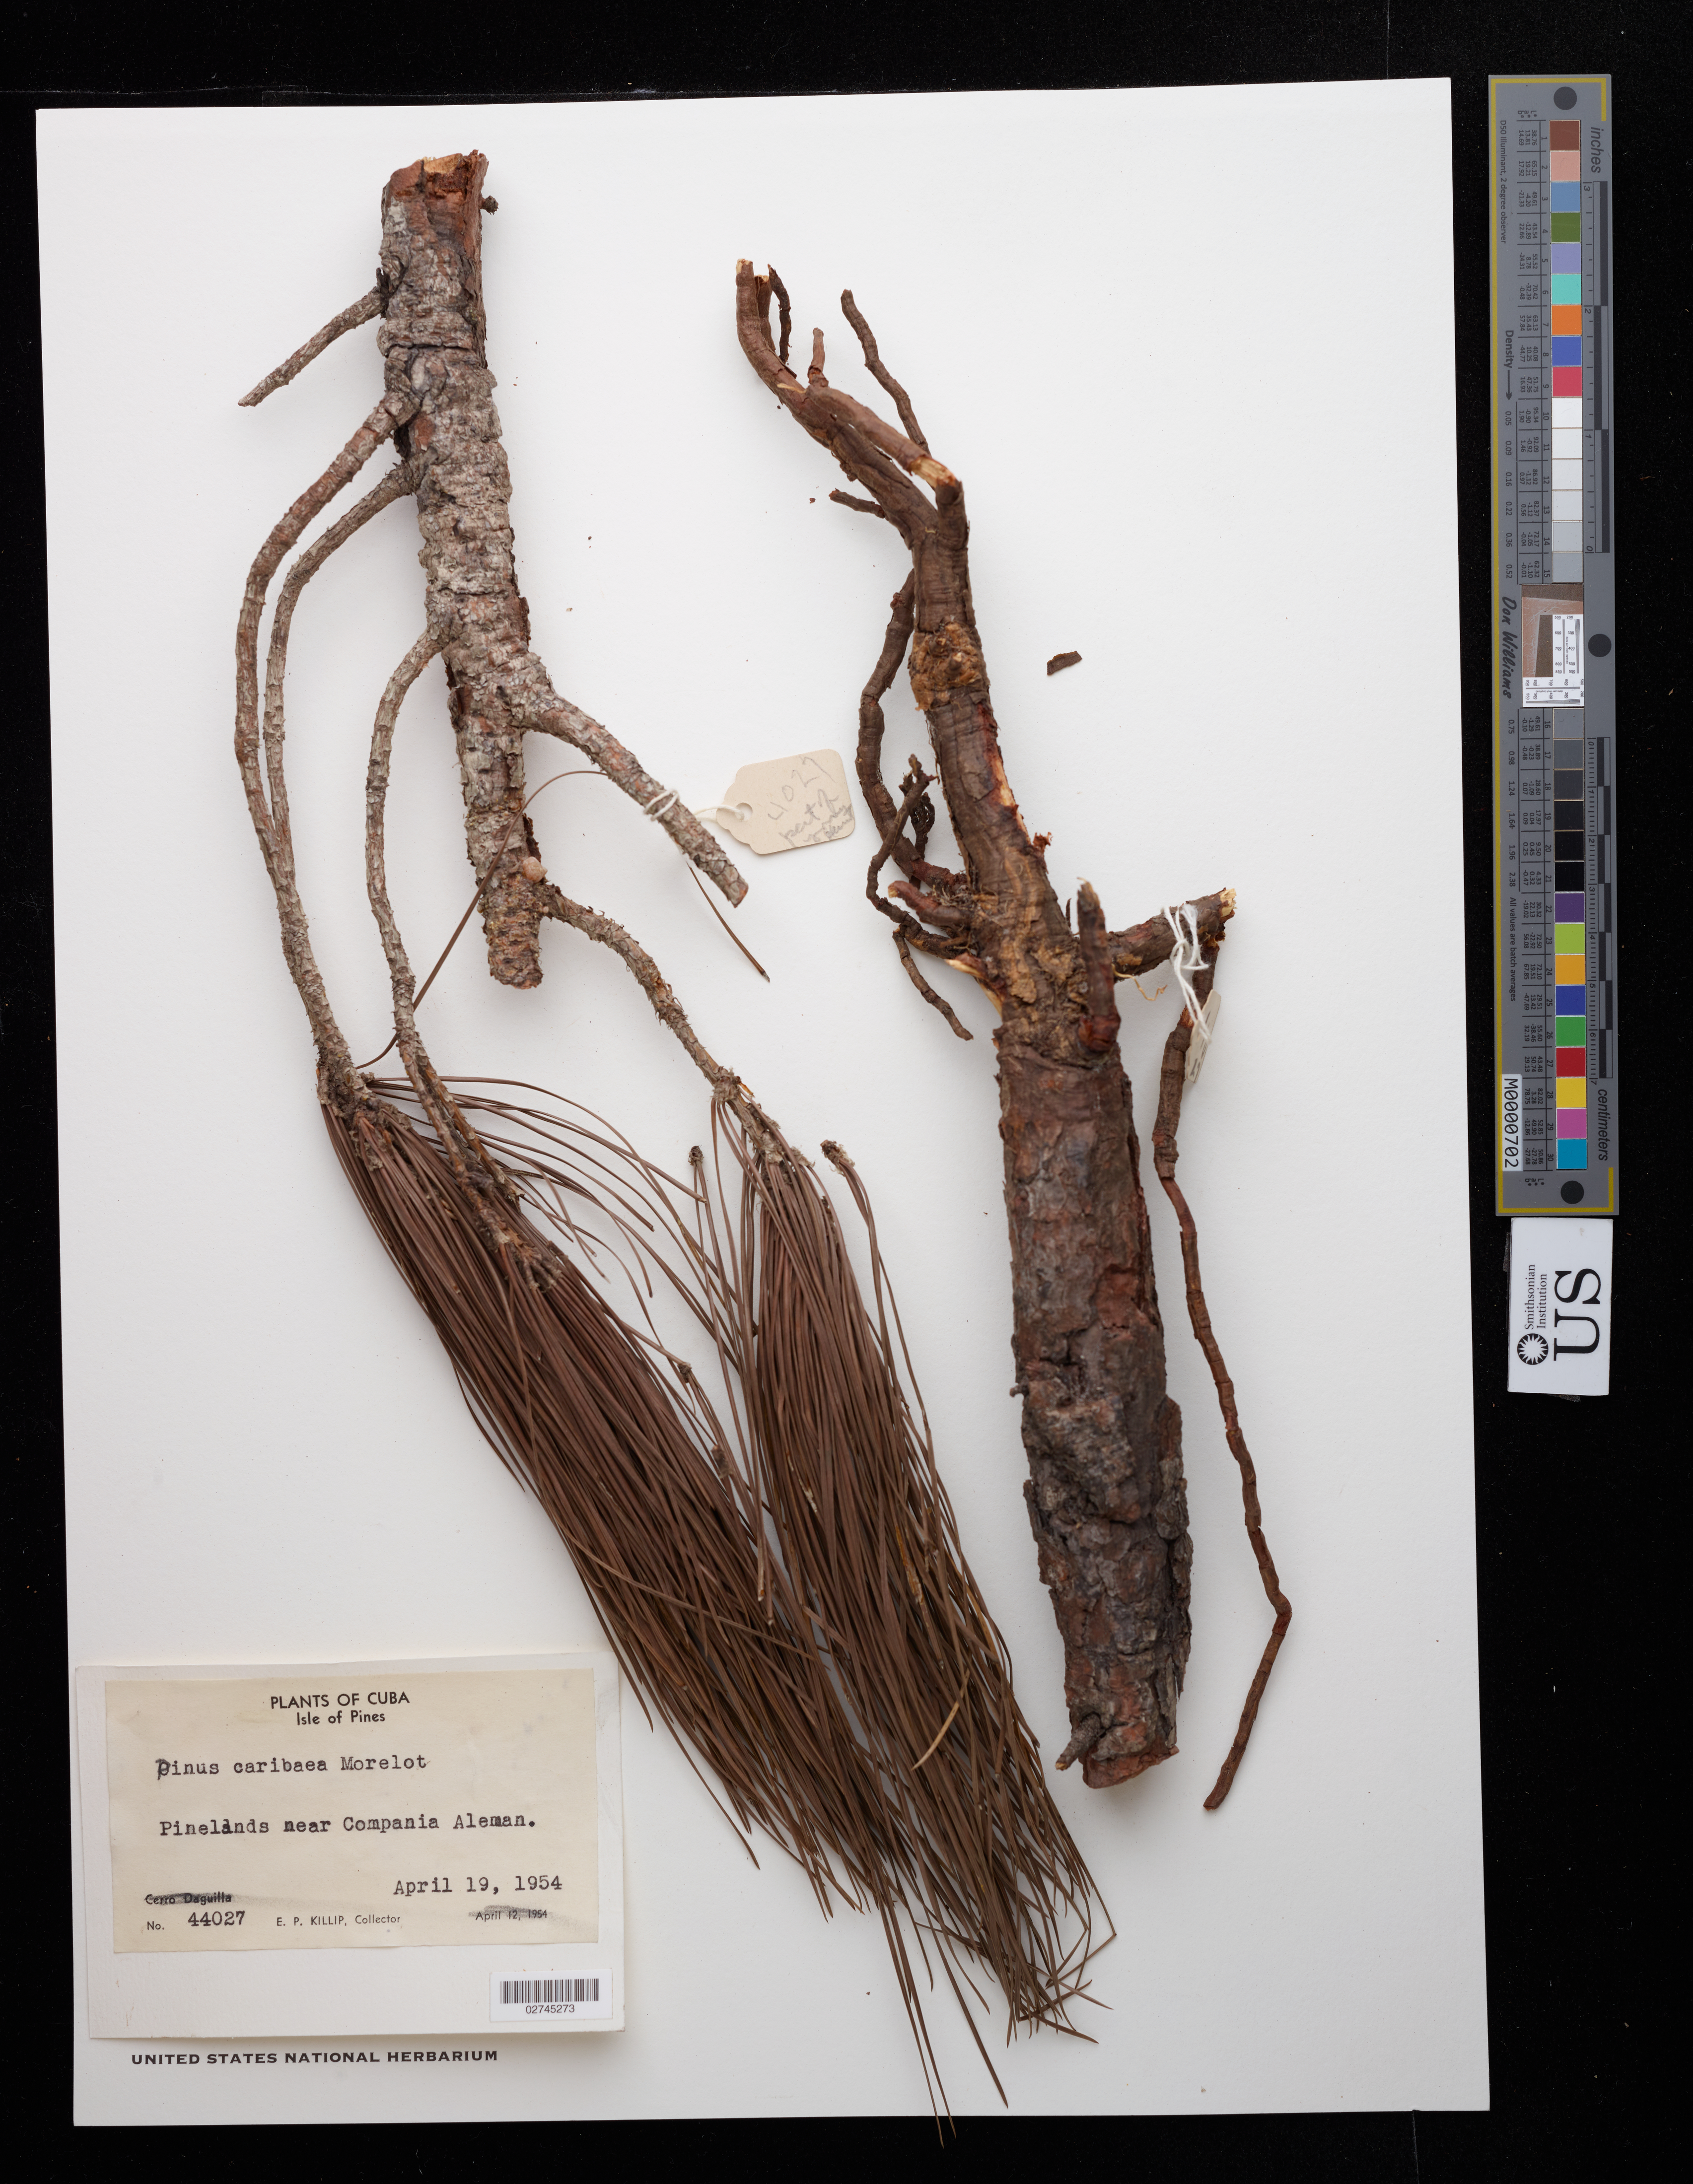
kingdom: Plantae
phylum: Tracheophyta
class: Pinopsida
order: Pinales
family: Pinaceae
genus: Pinus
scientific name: Pinus sp.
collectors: E. P. Killip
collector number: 44027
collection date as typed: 19 Apr 1954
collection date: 1954-04-19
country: Cuba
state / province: Isla de La Juventud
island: Isla de la Juventud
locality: Isle of Pines Pinelands near Compania Aleman, SE of Santa Barbara